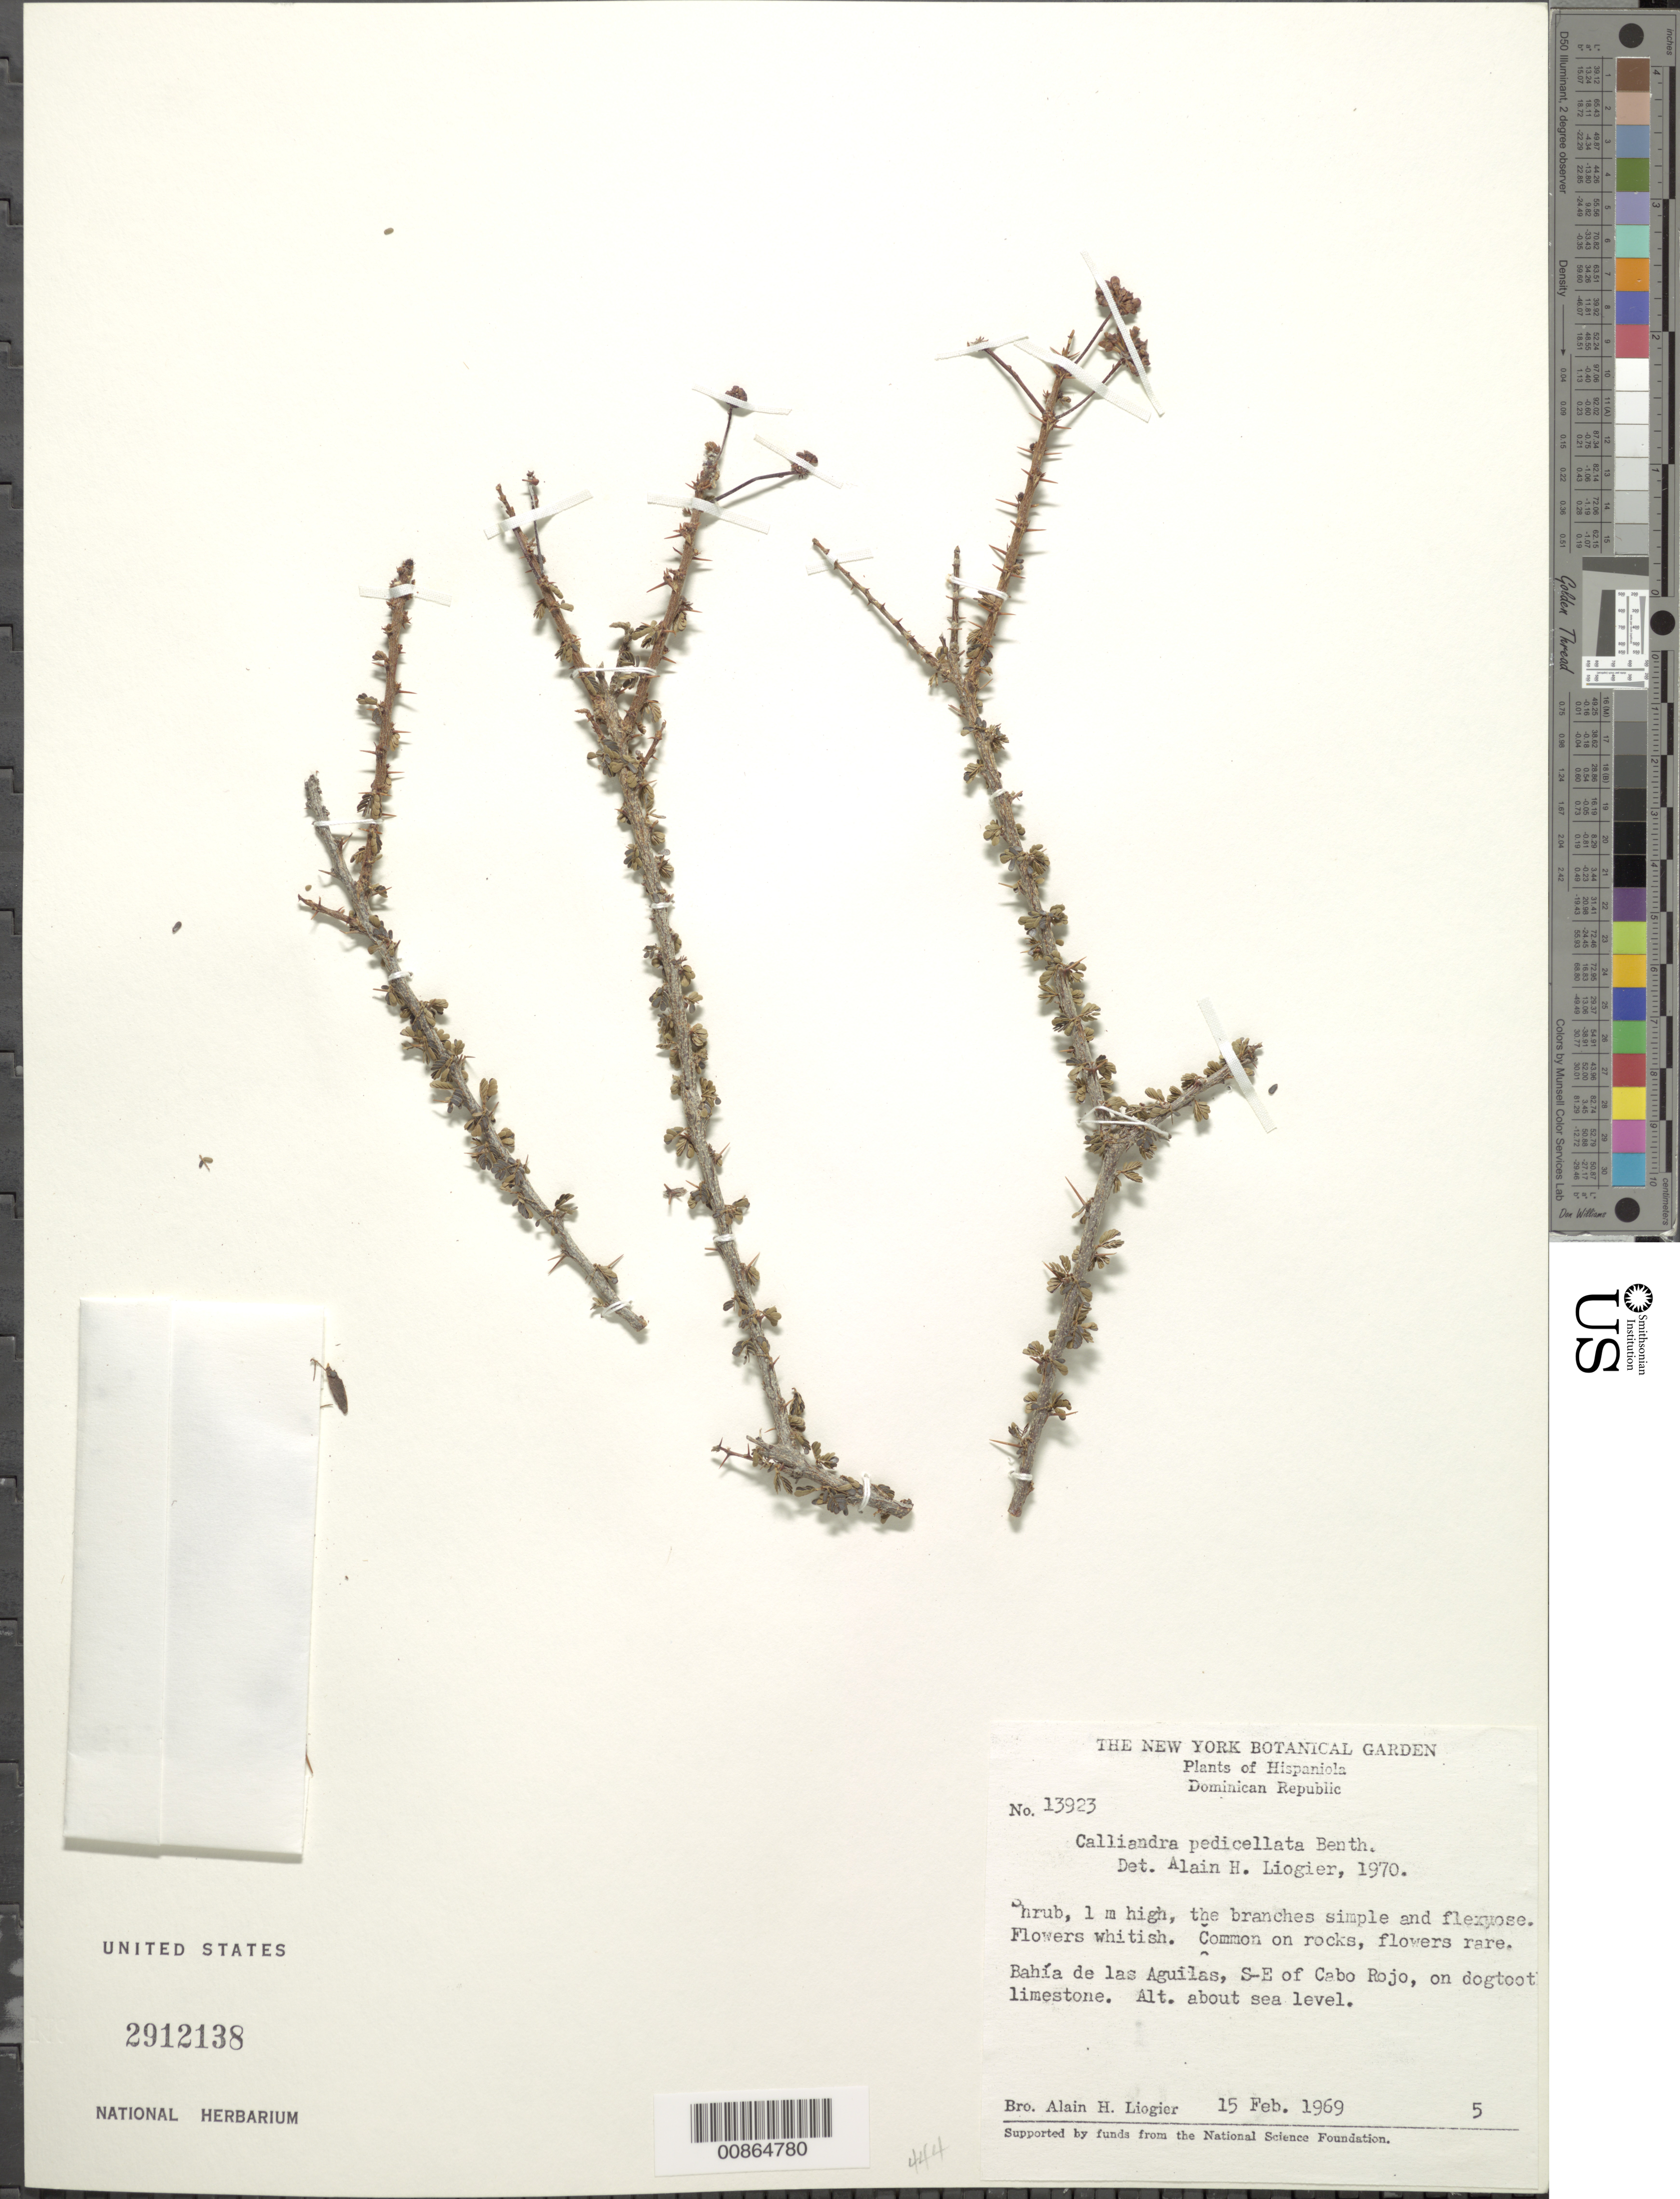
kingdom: Plantae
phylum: Tracheophyta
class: Magnoliopsida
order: Fabales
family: Fabaceae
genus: Calliandra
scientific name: Calliandra pedicellata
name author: Benth.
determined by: Liogier, Alain H.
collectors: A. H. Liogier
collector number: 13923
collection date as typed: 15 Feb 1969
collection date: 1969-02-15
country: Dominican Republic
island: Hispaniola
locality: Bahía de las Aguilas, SE of Cabo Rojo.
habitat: On dogtooth limestone.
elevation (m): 0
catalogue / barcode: US 2912138